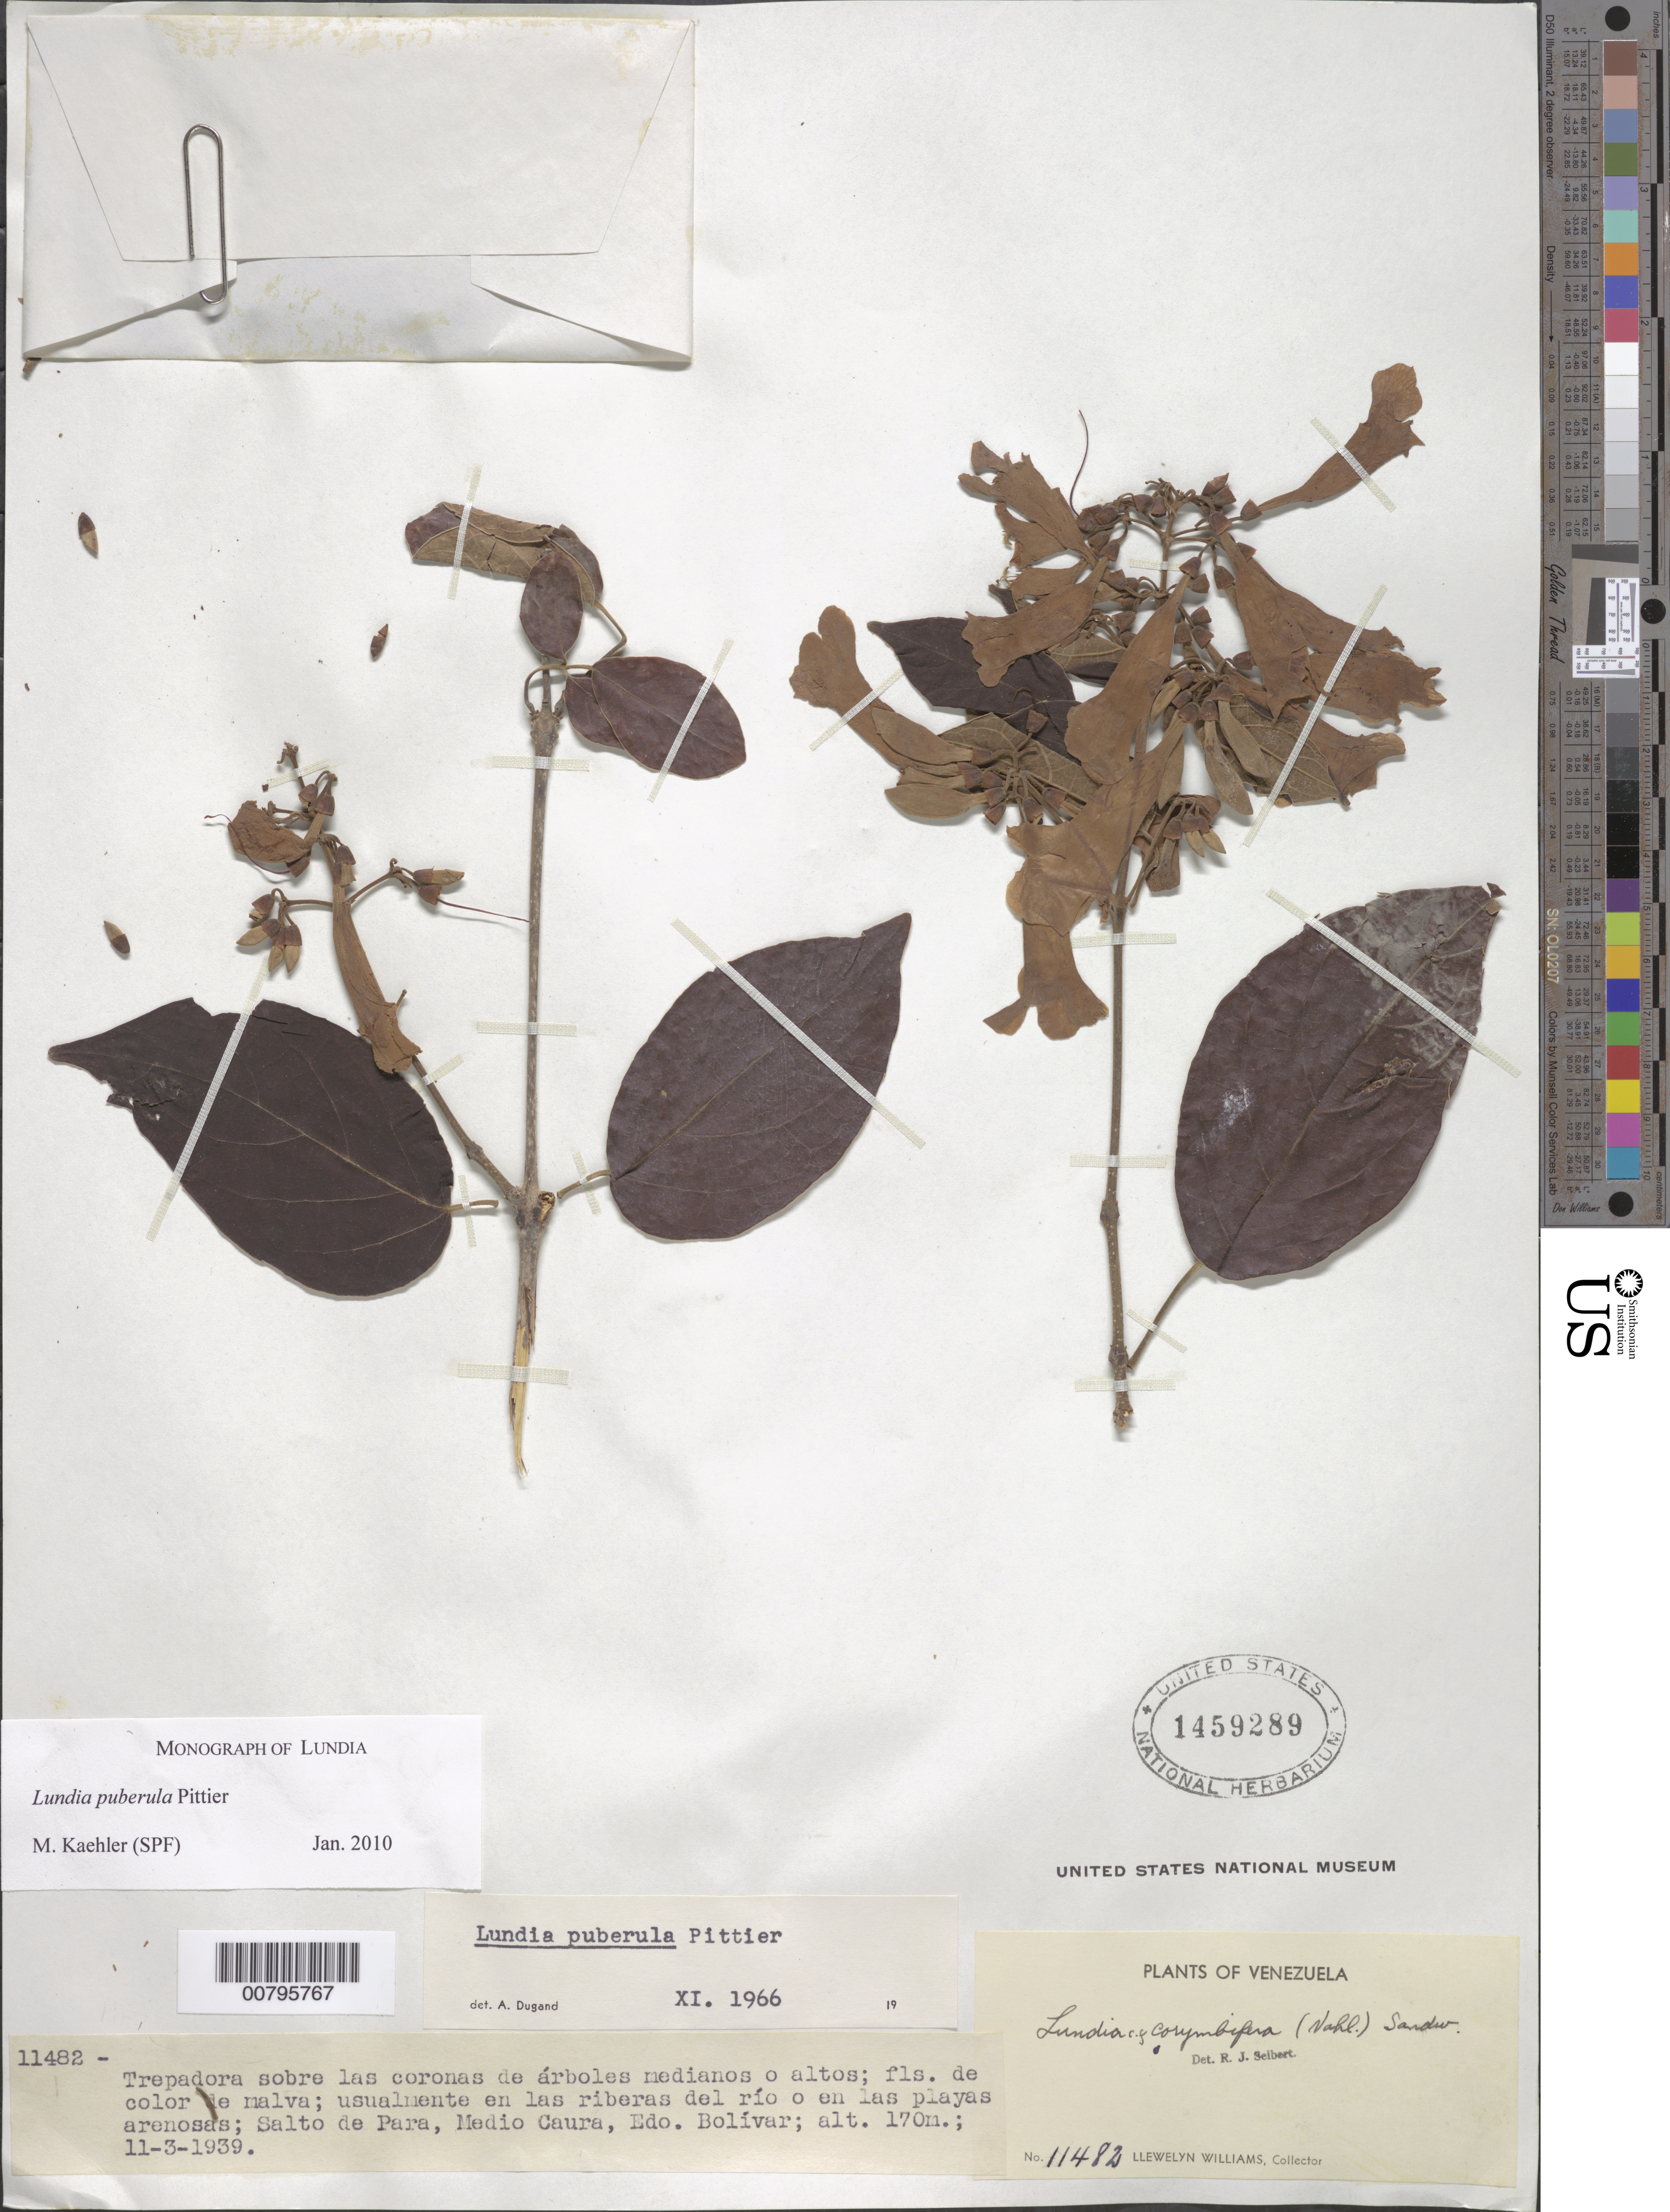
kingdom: Plantae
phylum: Tracheophyta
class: Magnoliopsida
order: Lamiales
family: Bignoniaceae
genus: Lundia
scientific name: Lundia puberula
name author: Pittier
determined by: Dugand, A.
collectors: Ll. Williams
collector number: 11482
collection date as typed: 11-Mar-39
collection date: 1939-03-11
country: Venezuela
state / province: Bolívar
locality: Salto de Para, Medio Caura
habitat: Riberas del rio o en las playas arenosas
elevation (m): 170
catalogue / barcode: US 1459289